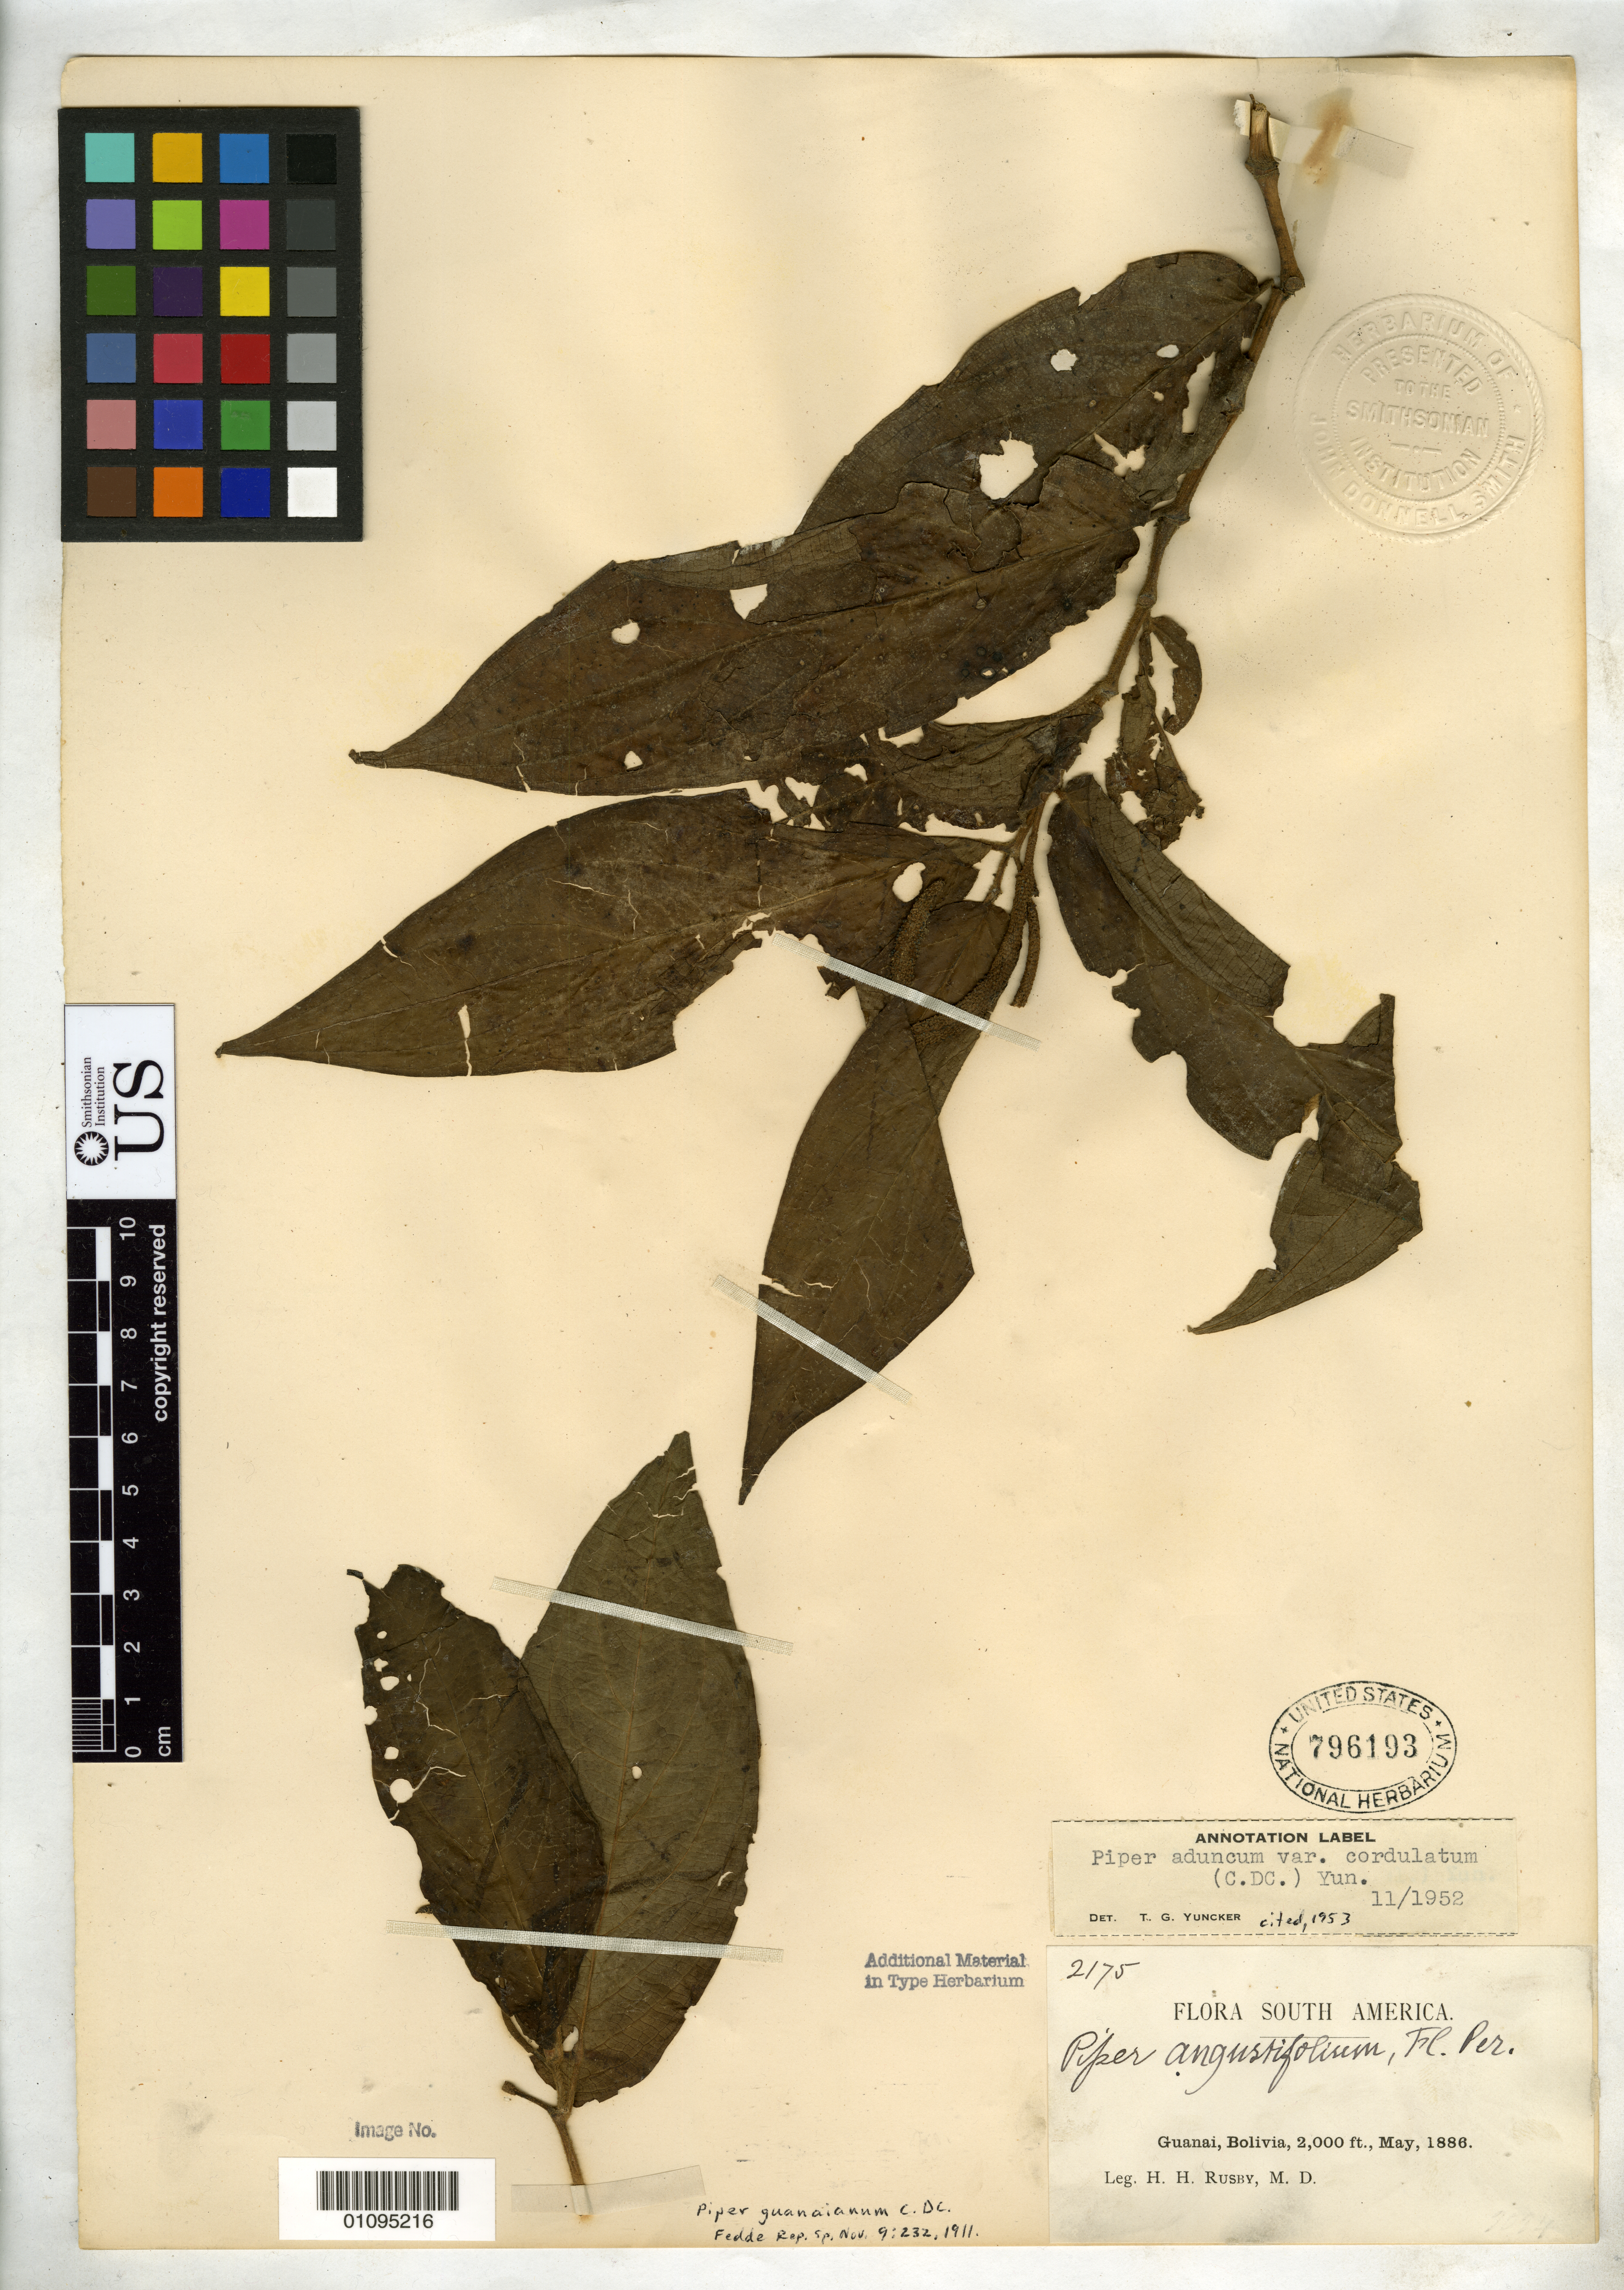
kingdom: Plantae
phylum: Tracheophyta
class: Magnoliopsida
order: Piperales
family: Piperaceae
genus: Piper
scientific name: Piper guanaianum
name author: C. DC.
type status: Isotype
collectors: H. H. Rusby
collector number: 2175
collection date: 1886-05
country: Bolivia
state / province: La Páz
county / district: Larecaja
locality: Guanay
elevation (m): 610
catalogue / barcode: US 796193